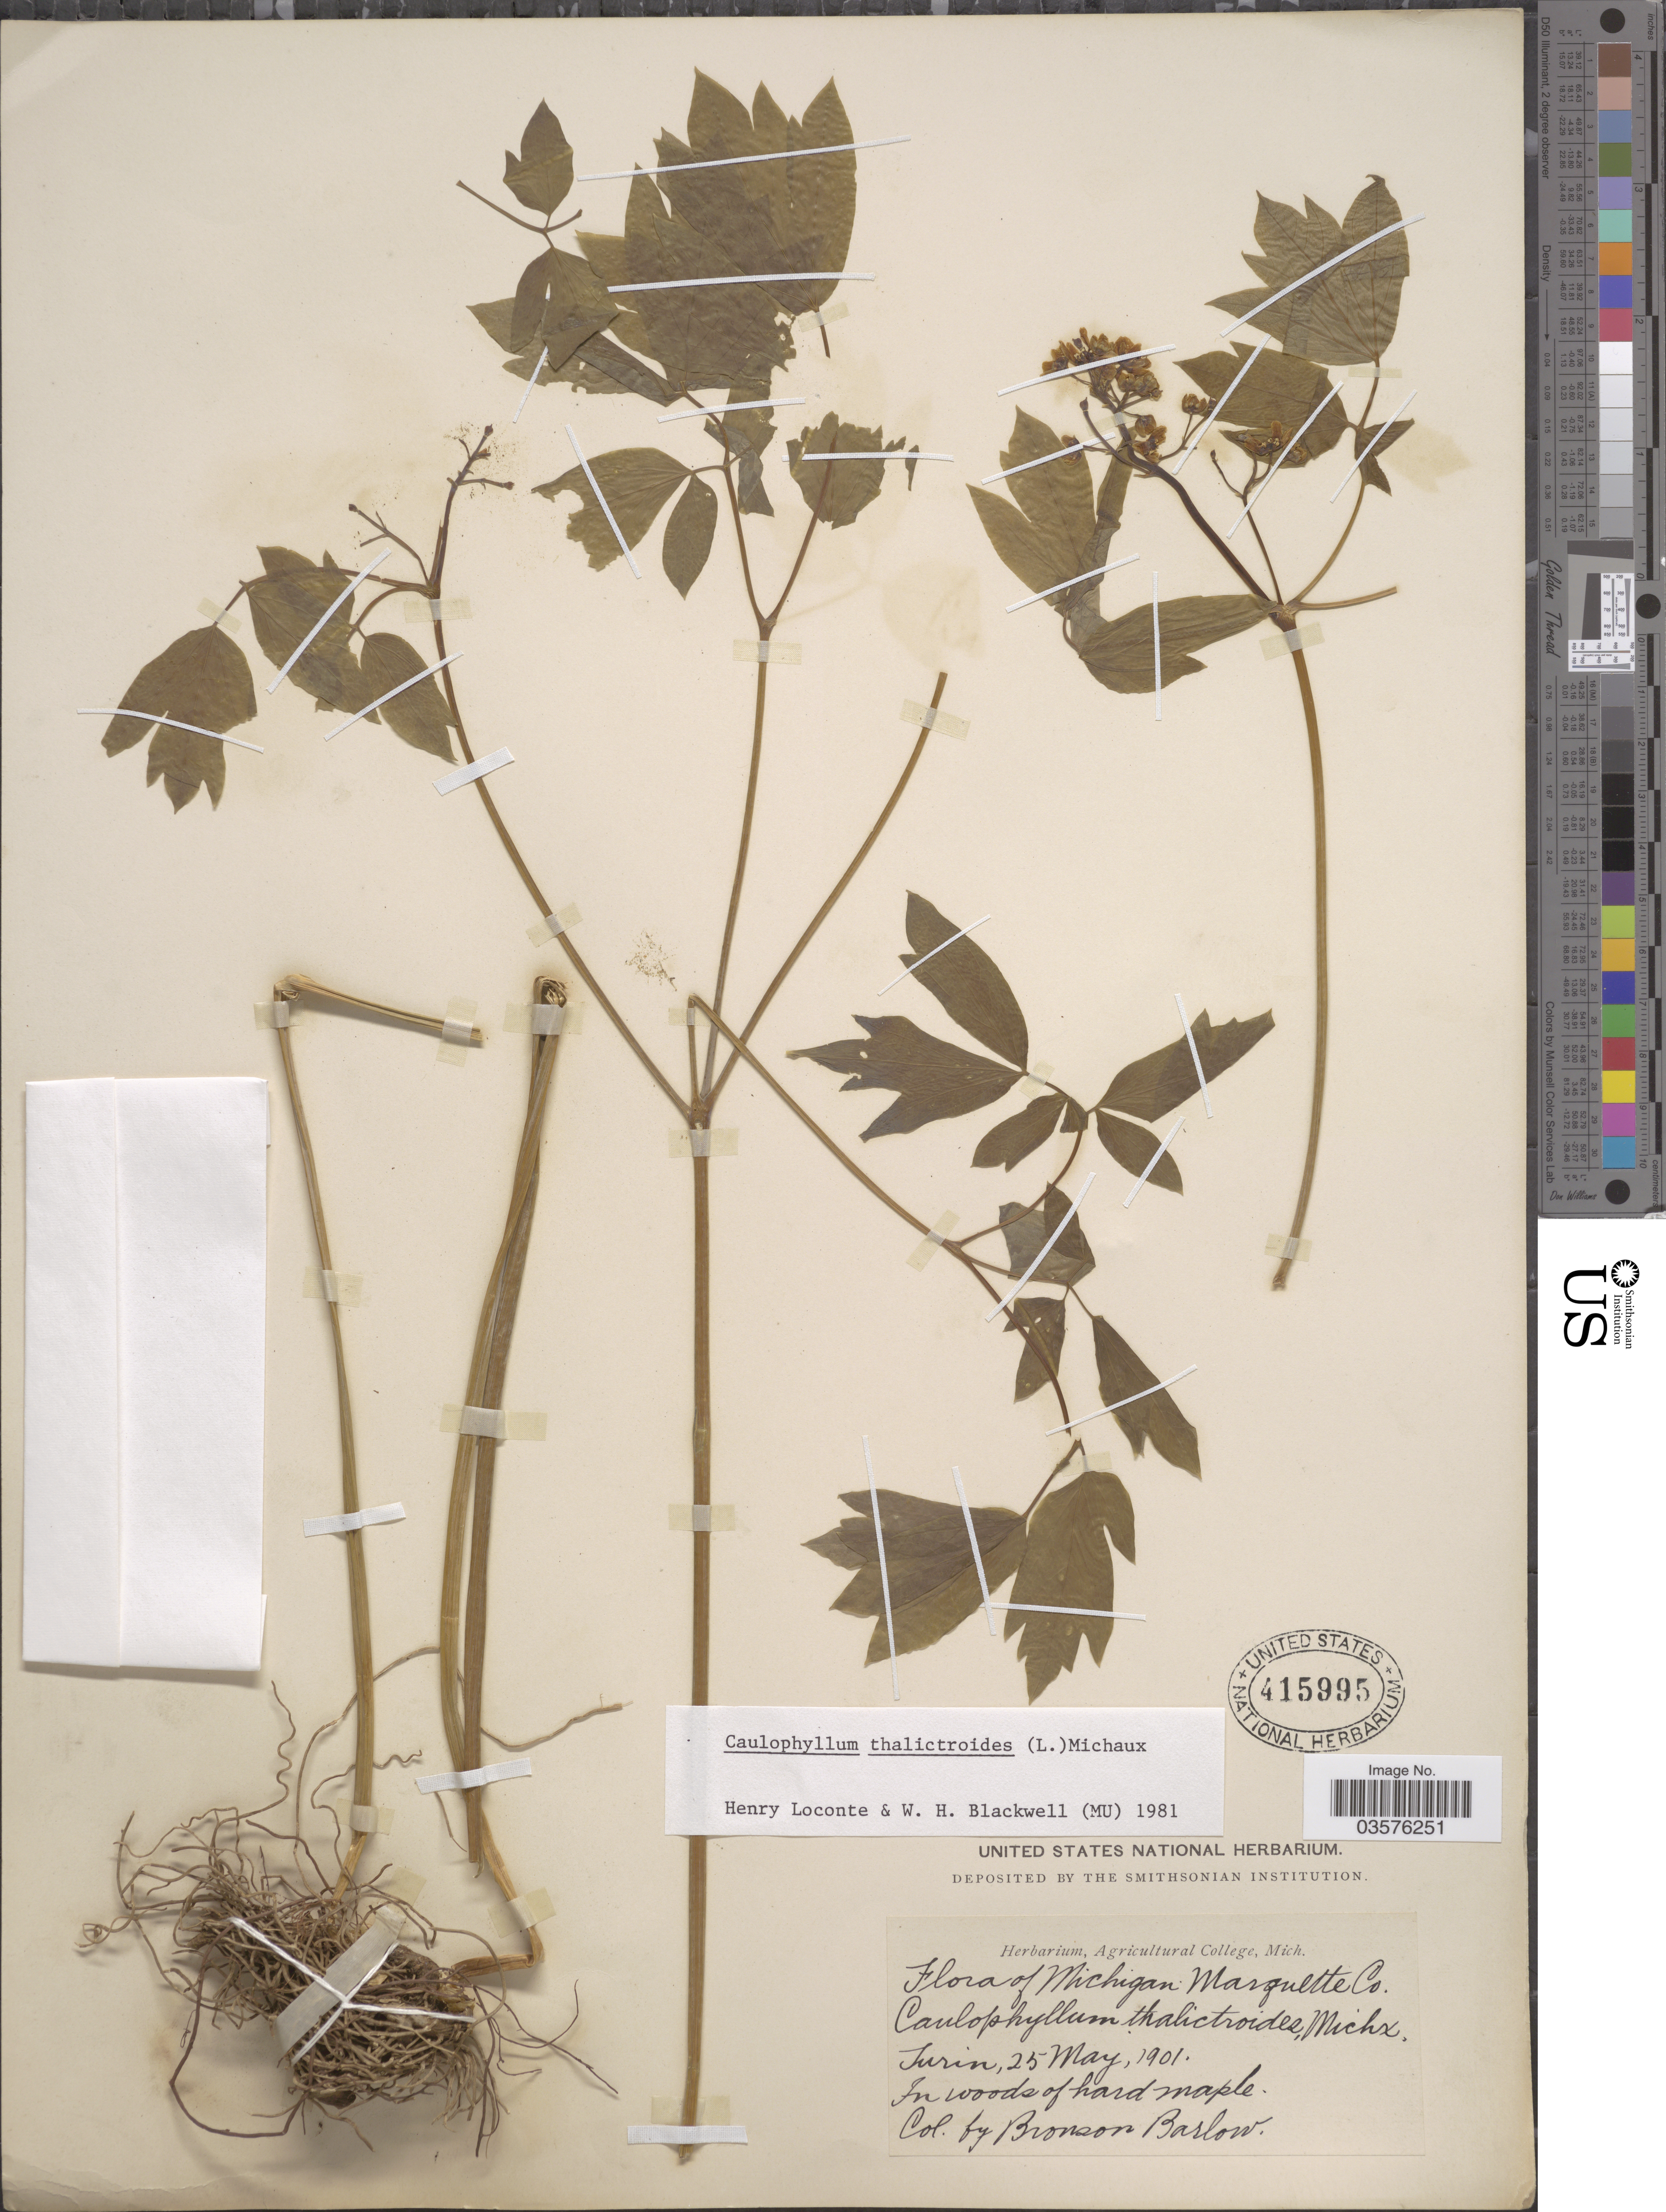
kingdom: Plantae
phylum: Tracheophyta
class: Magnoliopsida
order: Ranunculales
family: Berberidaceae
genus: Caulophyllum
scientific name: Caulophyllum thalictroides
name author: (L.) Michx.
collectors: Barlow, B.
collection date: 1901-05-25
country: United States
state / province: Michigan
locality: Turin, In woods of hard Maple.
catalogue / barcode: US 415995